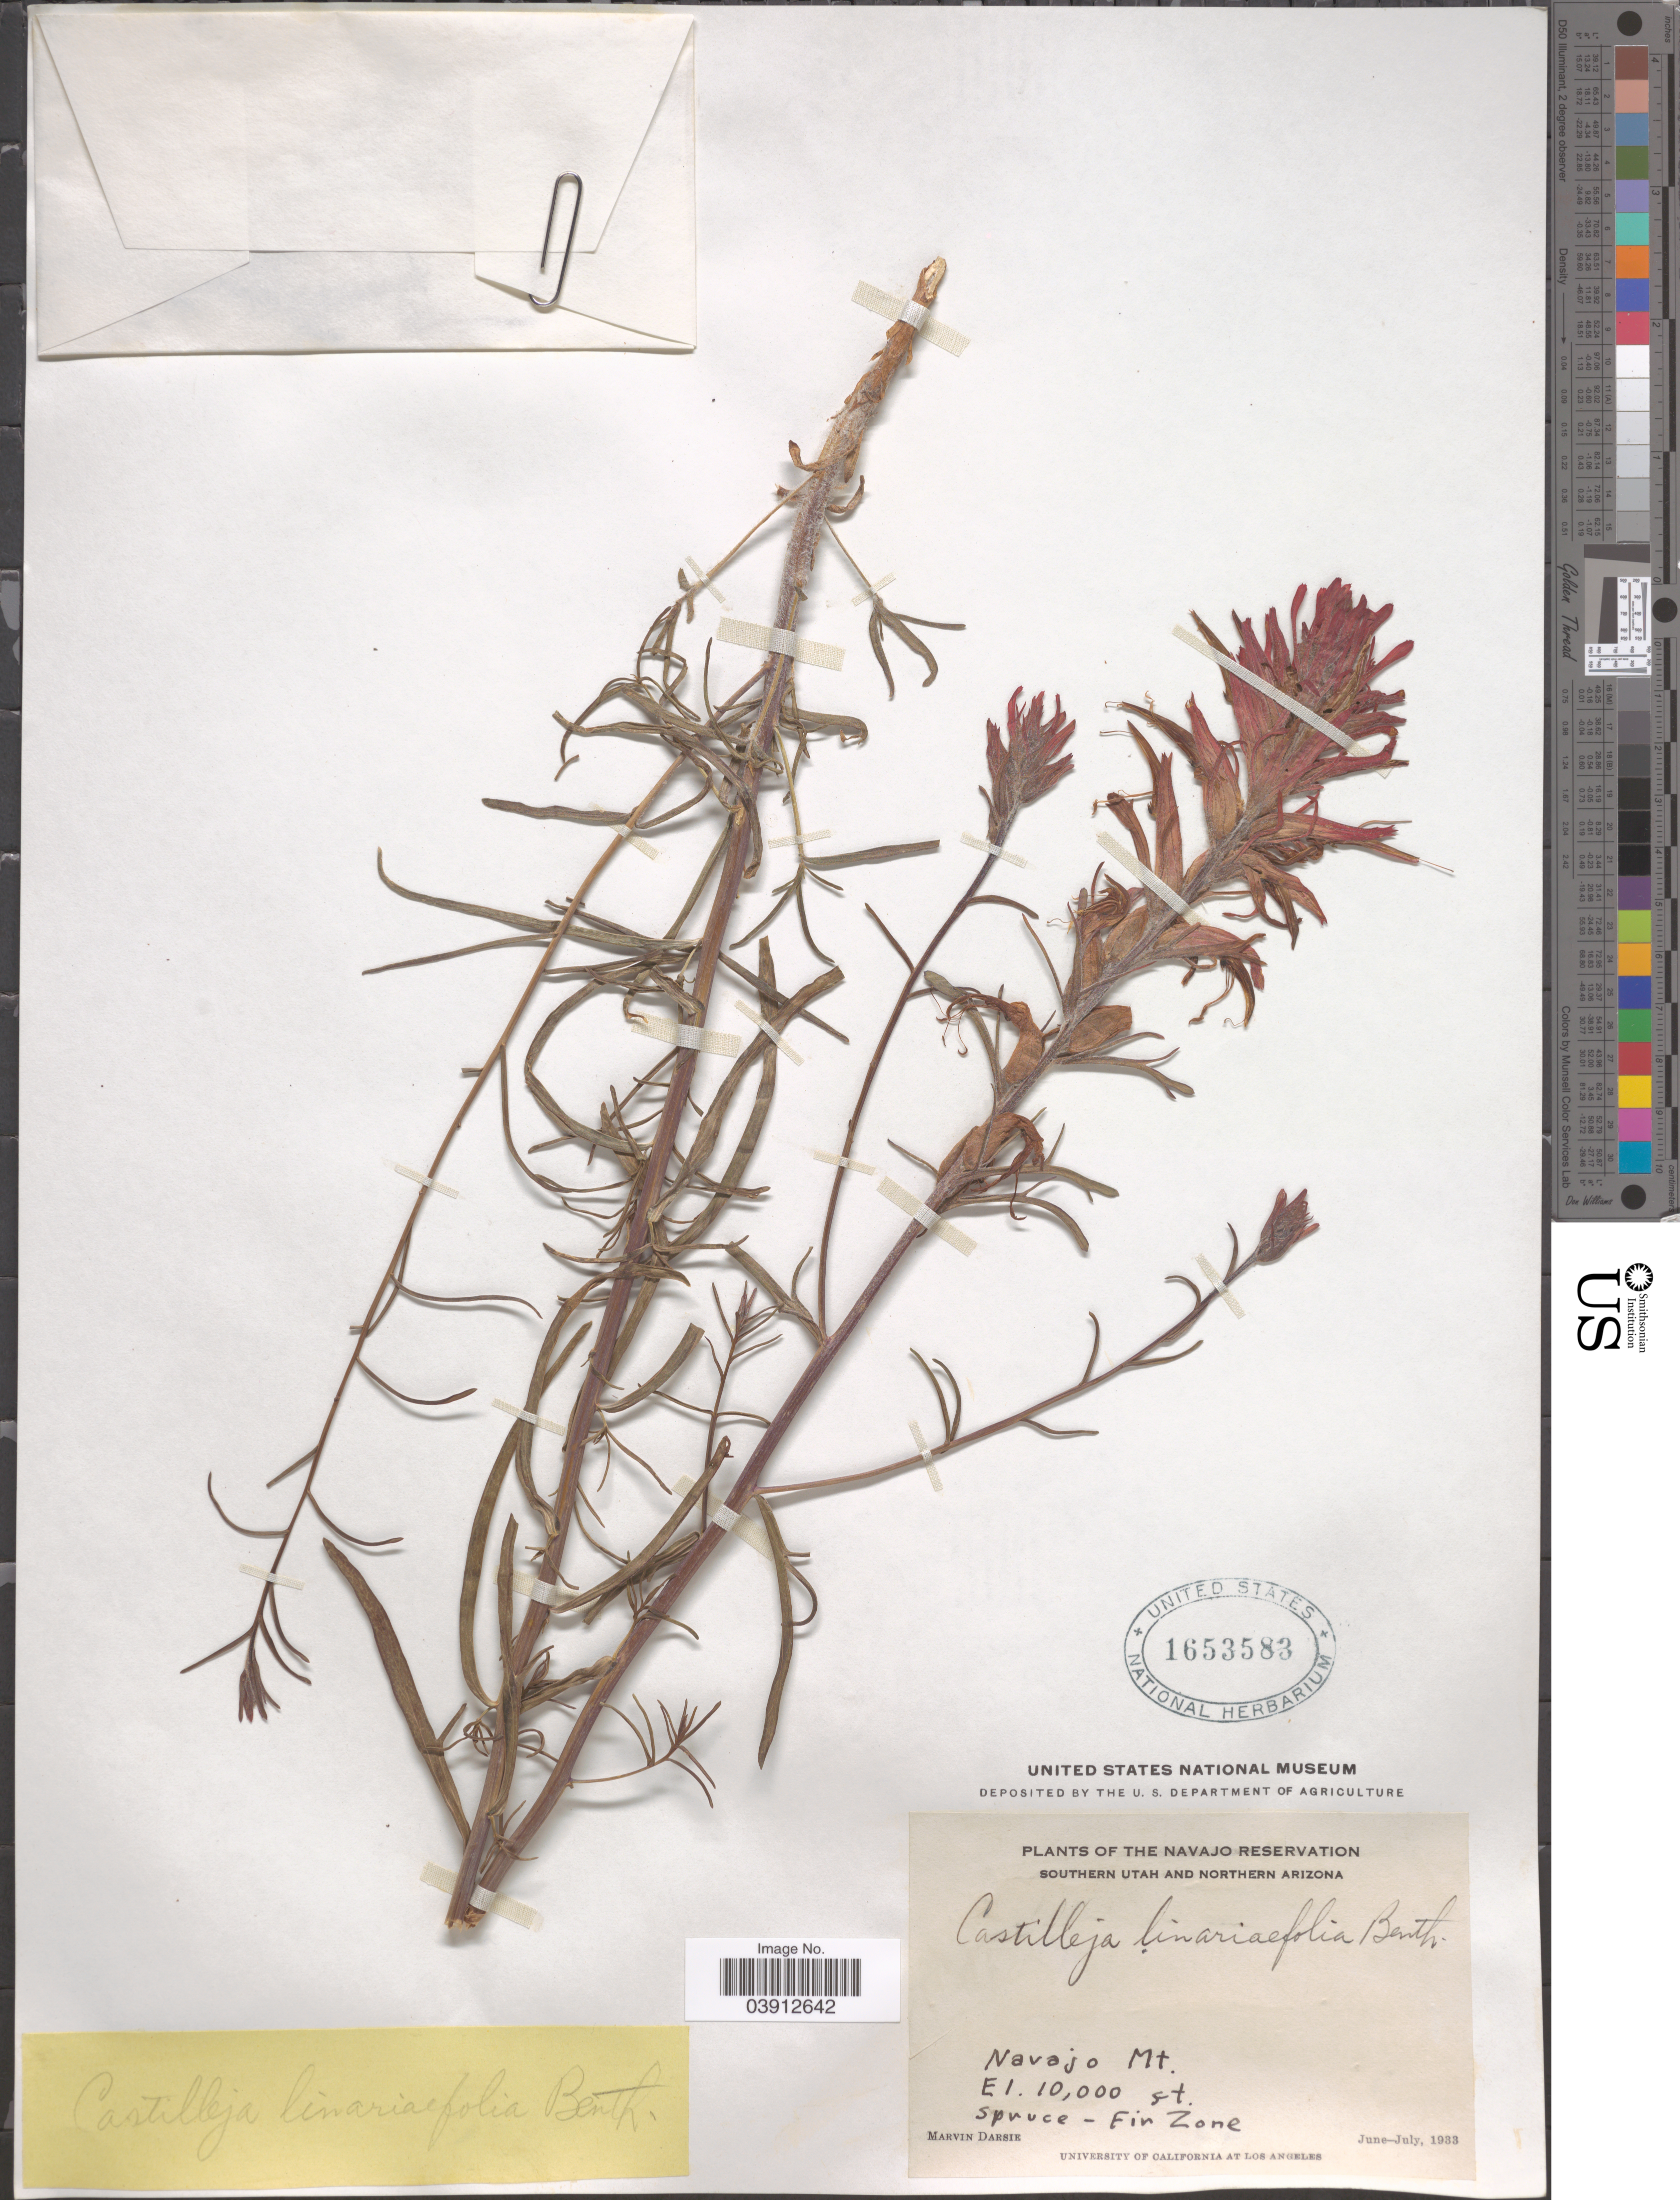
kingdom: Plantae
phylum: Tracheophyta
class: Magnoliopsida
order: Lamiales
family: Orobanchaceae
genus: Castilleja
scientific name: Castilleja linariifolia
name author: Benth.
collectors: M. Darsie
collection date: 1933-06/1933-07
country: United States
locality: The Navajo Reservation. Southern Utah and Southern Arizona. Navajo Mt. Spruce - Fin Zone.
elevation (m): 3048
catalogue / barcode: US 1653583